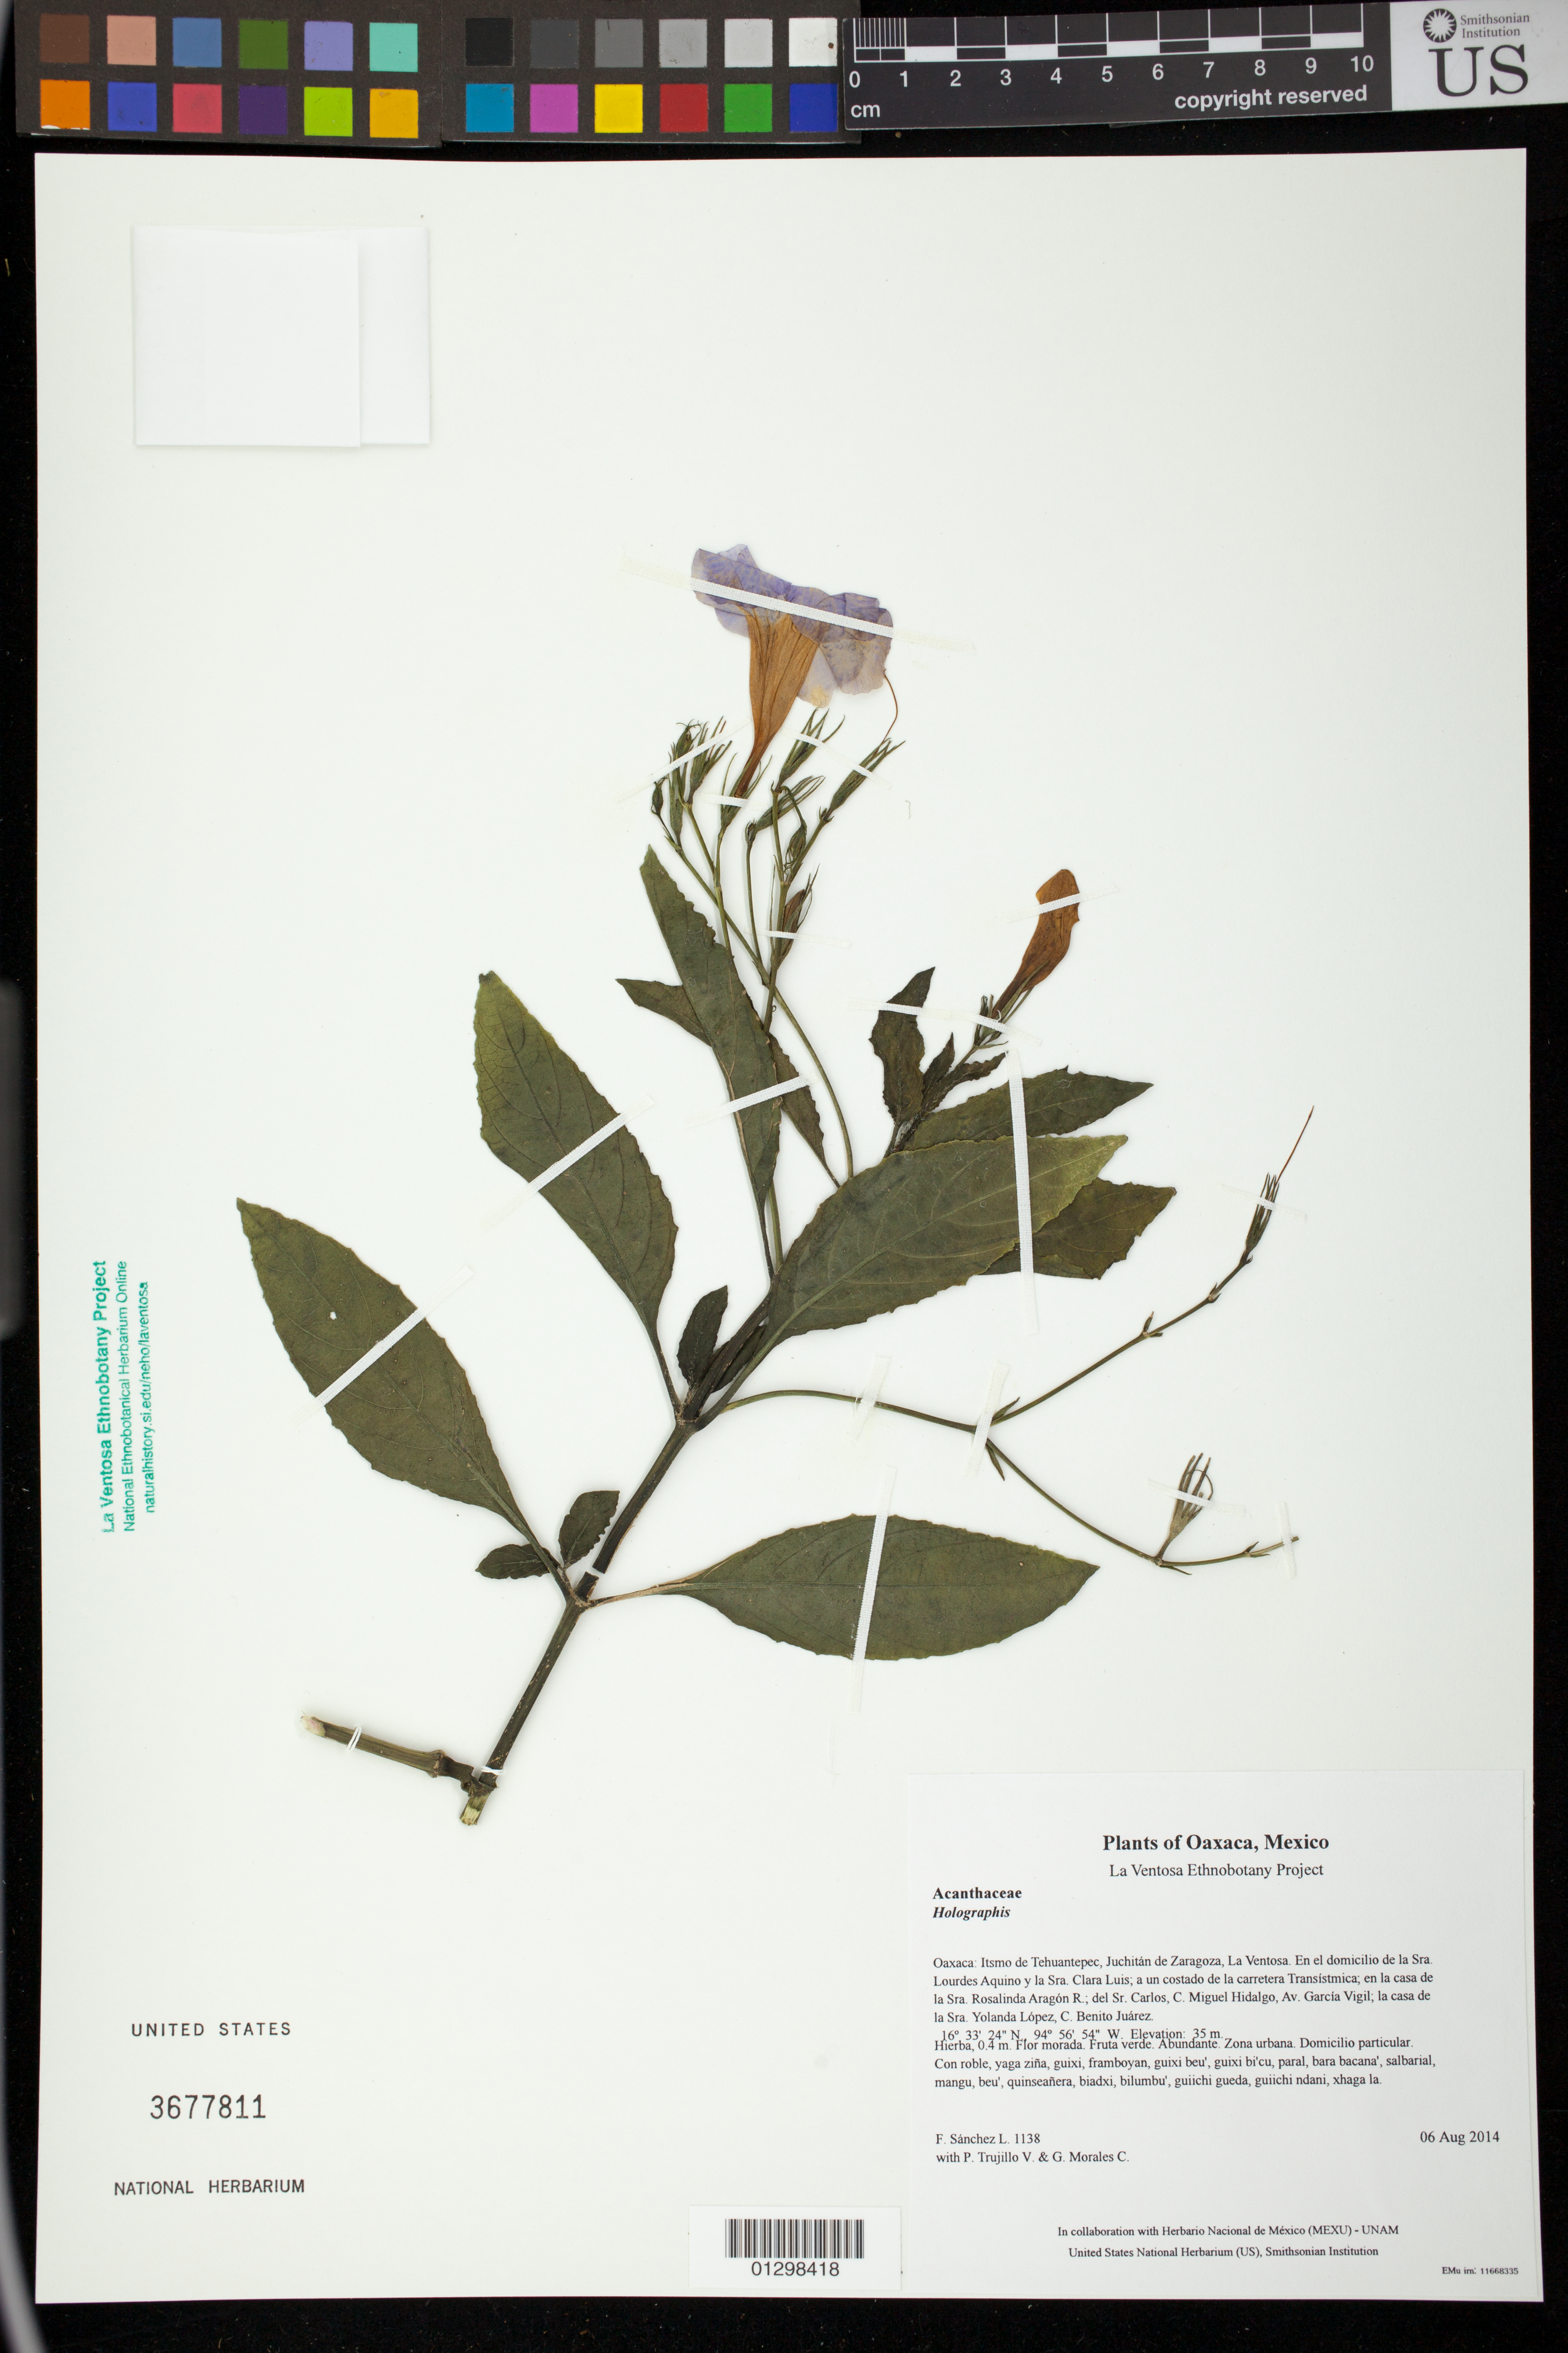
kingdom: Plantae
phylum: Tracheophyta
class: Magnoliopsida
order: Lamiales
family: Acanthaceae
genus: Ruellia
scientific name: Ruellia simplex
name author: C. Wright in Sauvalle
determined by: Reyes García, A.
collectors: F. Sánchez L., P. Trujillo V. & G. Morales C.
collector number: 1138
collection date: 2014-08-06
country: Mexico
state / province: Oaxaca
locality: Itsmo de Tehuantepec, Juchitán de Zaragoza, La Ventosa. En el domicilio de la Sra. Lourdes Aquino y la Sra. Clara Luis; a un costado de la carretera Transístmica; en la casa de la Sra. Rosalinda Aragón R.; del Sr. Carlos, C. Miguel Hidalgo, Av. García Vigil; la casa de la Sra. Yolanda López, C. Benito Juárez.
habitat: Zona urbana. Domicilio particular.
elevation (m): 35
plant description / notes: MEXU, US; Guixi bandaga. 0.4 m. Guie' nagu. Cuaananaxhi naga'. Stale.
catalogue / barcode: US 3677811